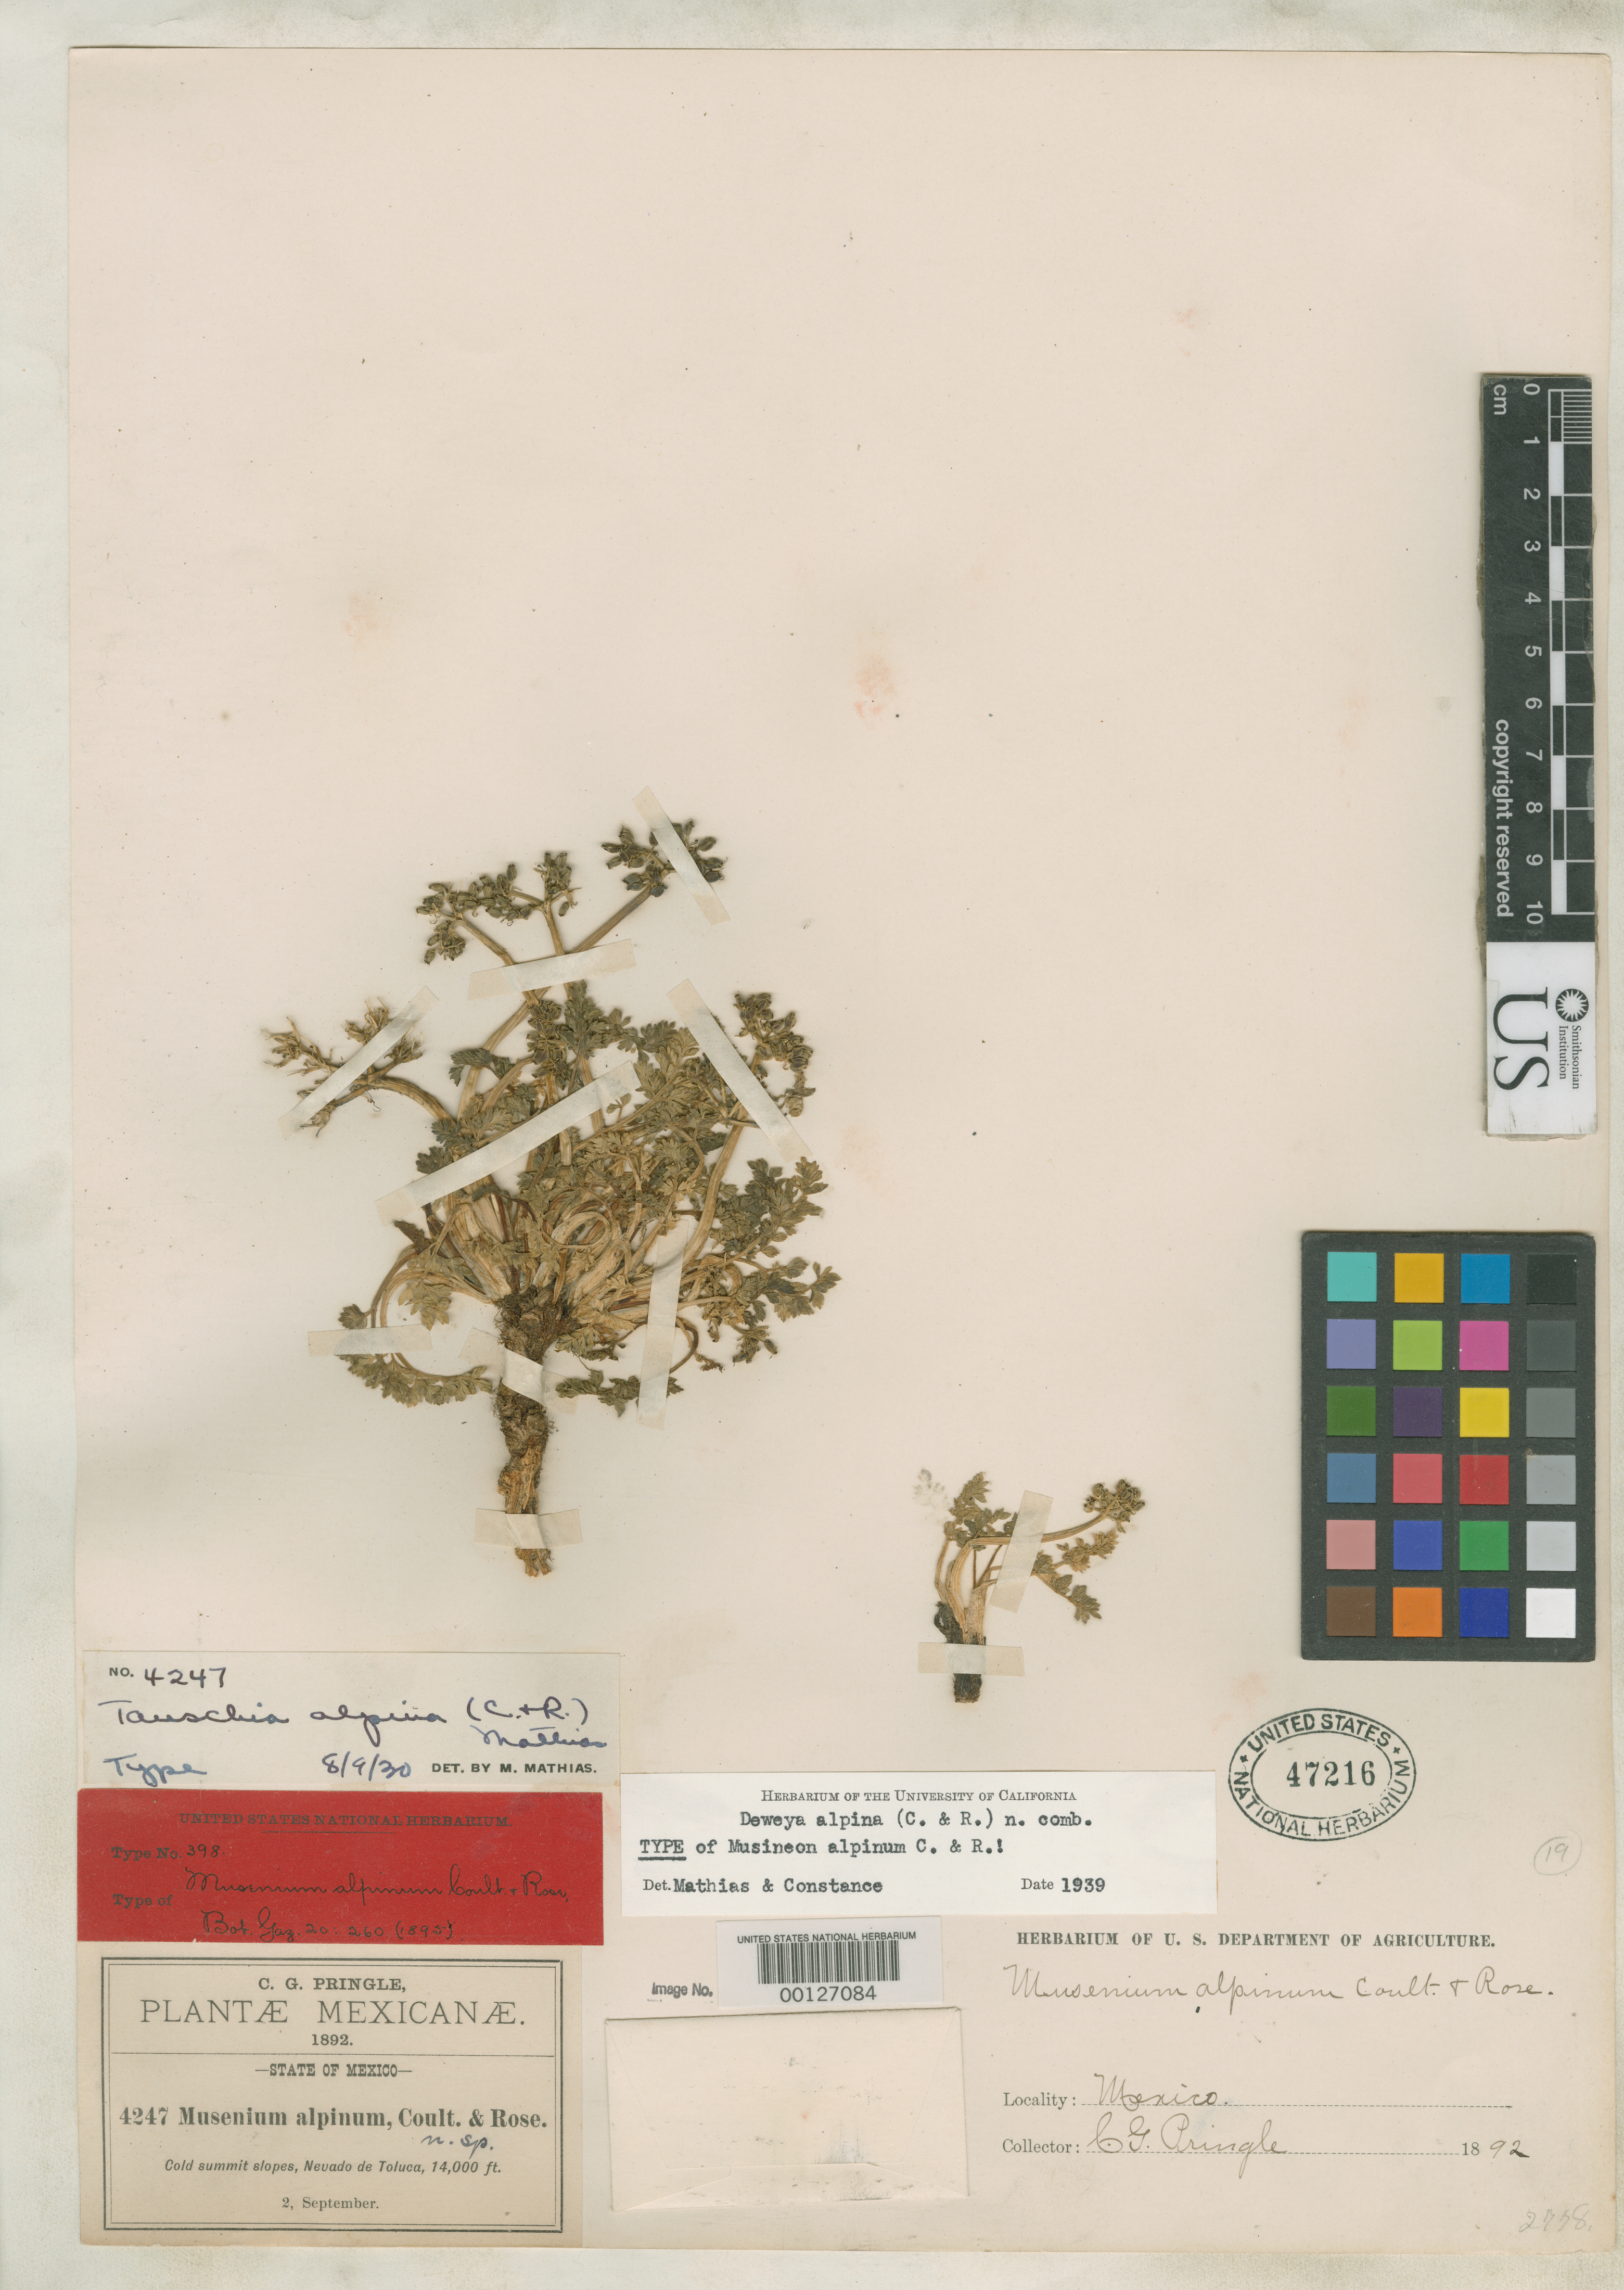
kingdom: Plantae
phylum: Tracheophyta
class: Magnoliopsida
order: Apiales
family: Apiaceae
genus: Musineon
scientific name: Musineon alpinum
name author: J.M. Coult. & Rose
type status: Type Collection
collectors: C. G. Pringle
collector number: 4247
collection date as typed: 02 Sep 1892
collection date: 1892-09-02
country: Mexico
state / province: México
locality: Nevada de Toluca.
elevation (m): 4267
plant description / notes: One of two original sheets from USDA herbarium. USNH 47216 annotated as "TYPE" and 47217 as "Isotype" [or cotype] by Mathias (1930) and by Mathias & Constance (1939).; Annotated by Mathias & Constance (1939) as "Deweya alpina (C. & R.) n. comb.", name apparently never published.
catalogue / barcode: US 47216